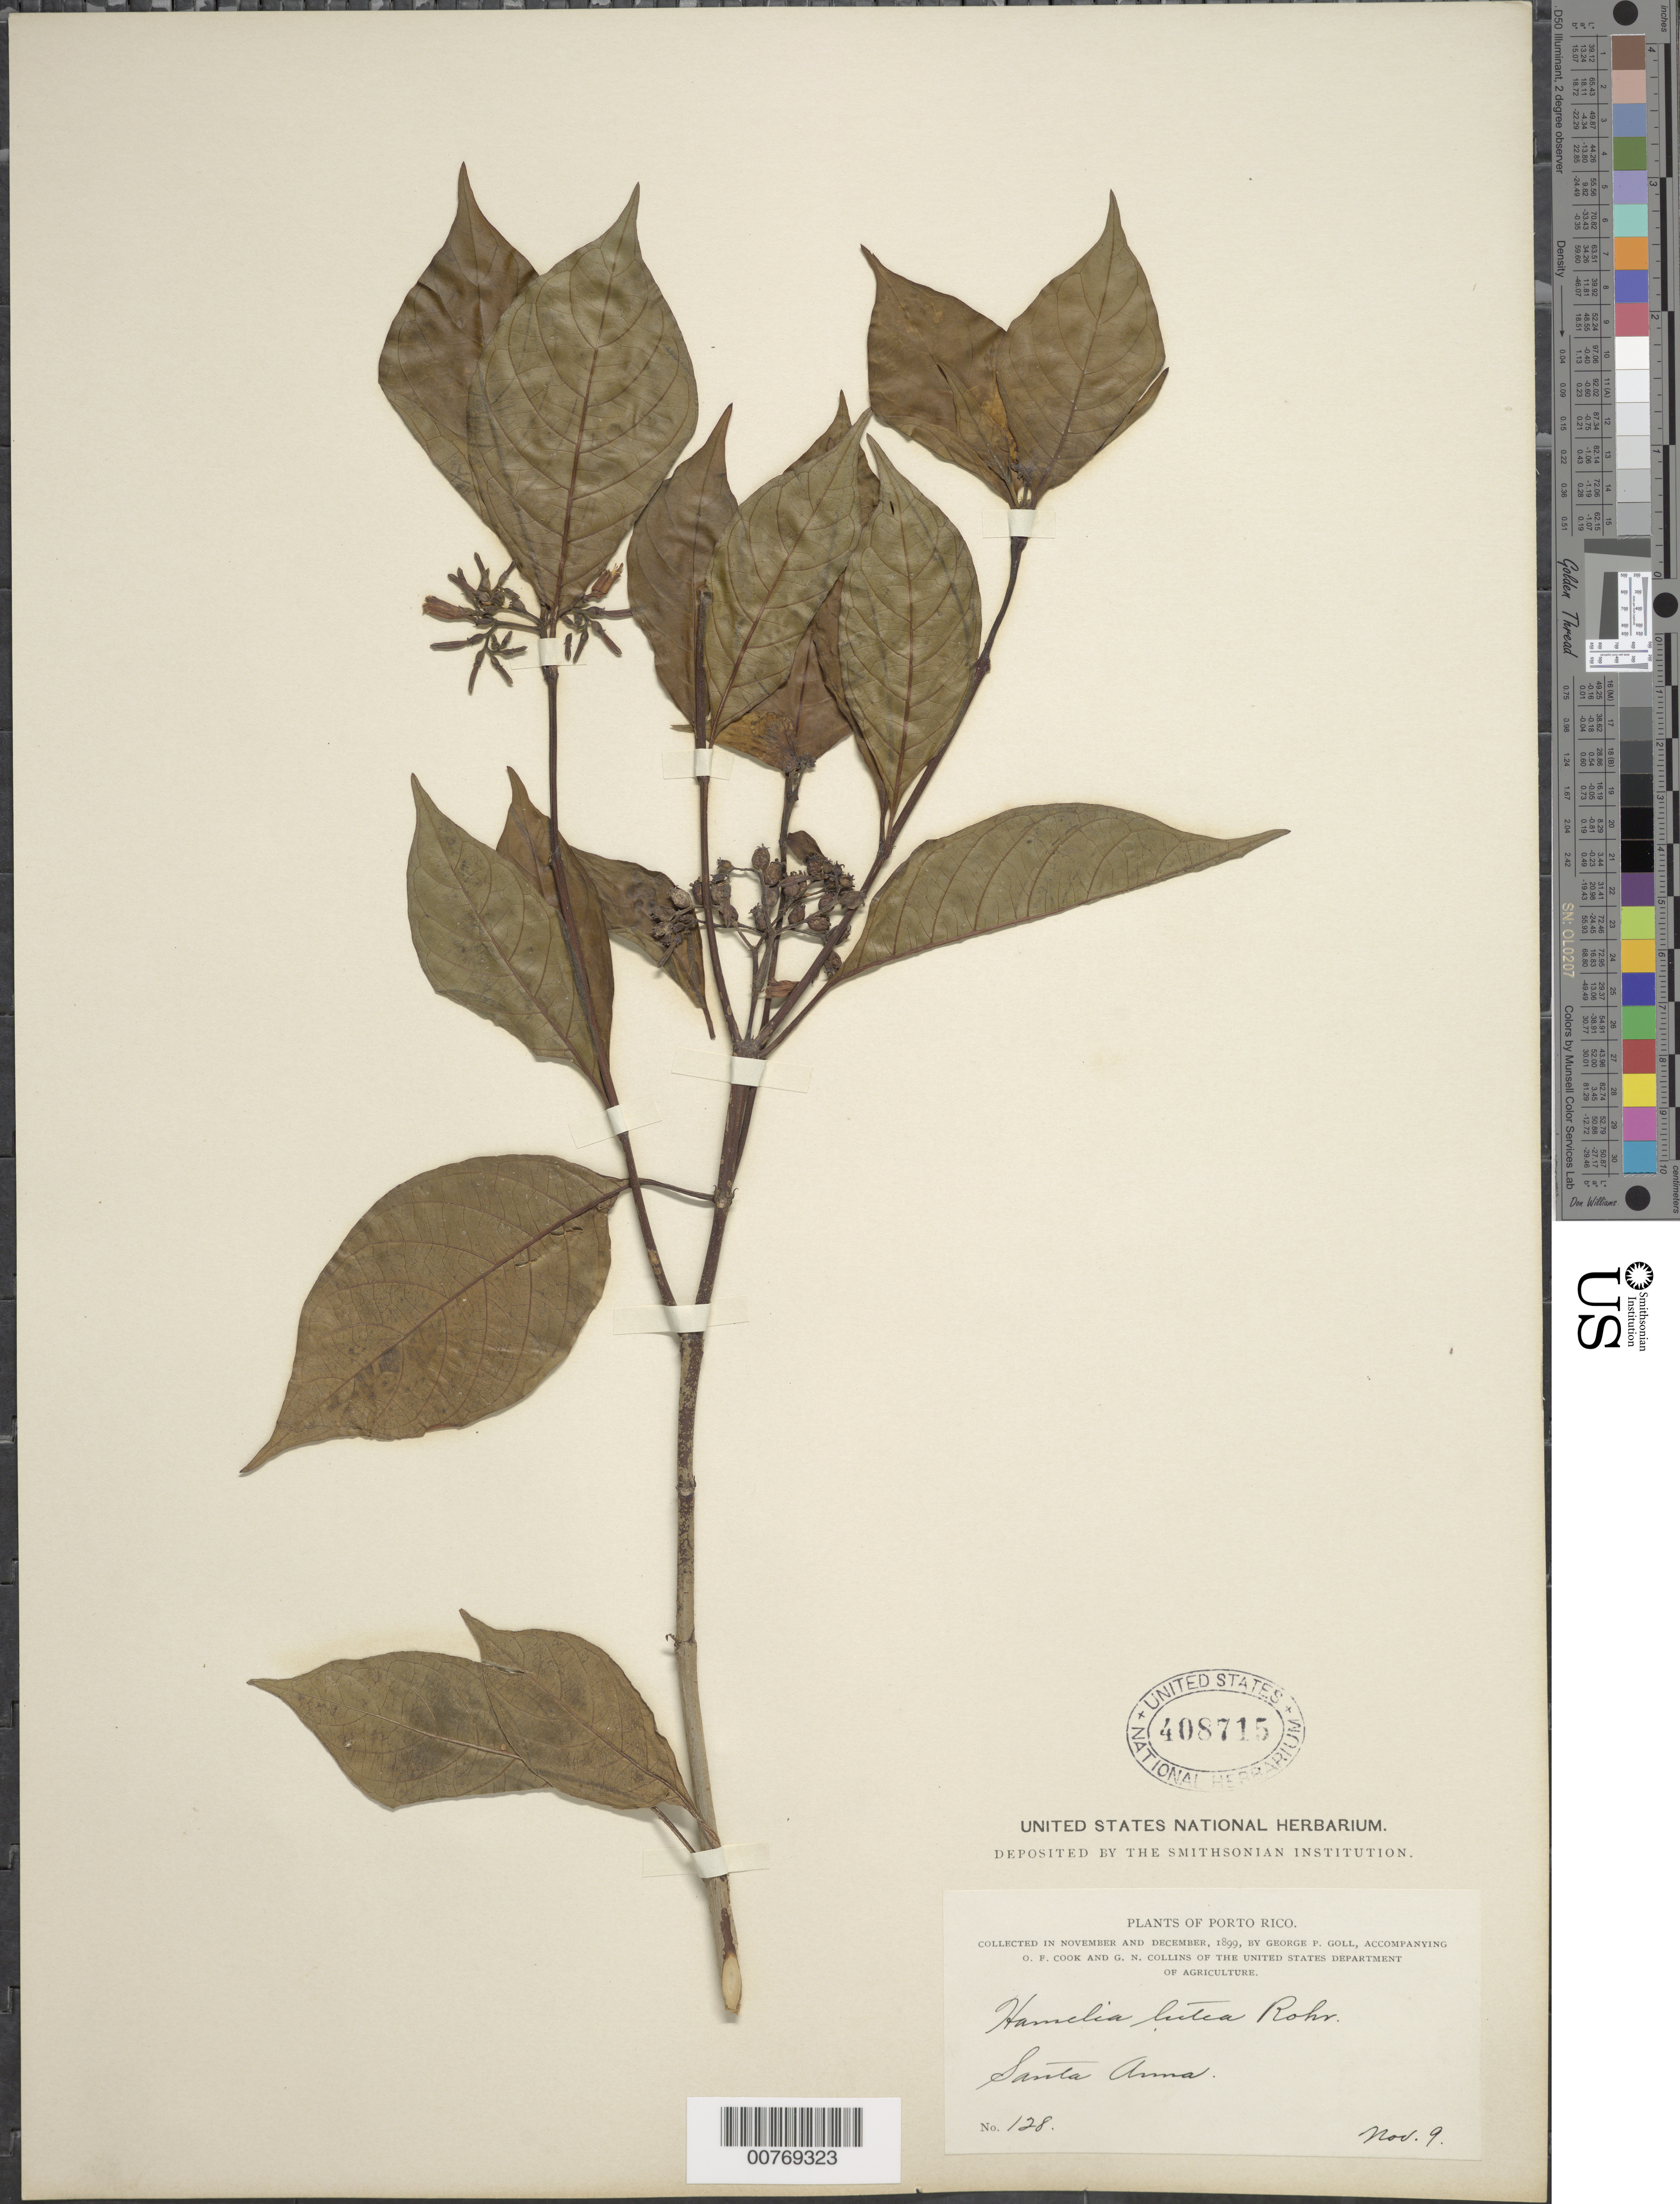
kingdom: Plantae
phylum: Tracheophyta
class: Magnoliopsida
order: Gentianales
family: Rubiaceae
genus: Hamelia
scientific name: Hamelia axillaris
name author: Sw.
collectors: G. Goll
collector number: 128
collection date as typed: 09 Nov 1899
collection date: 1899-11-09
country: Puerto Rico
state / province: San Juan (?)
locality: Santa Anna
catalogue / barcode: US 408715